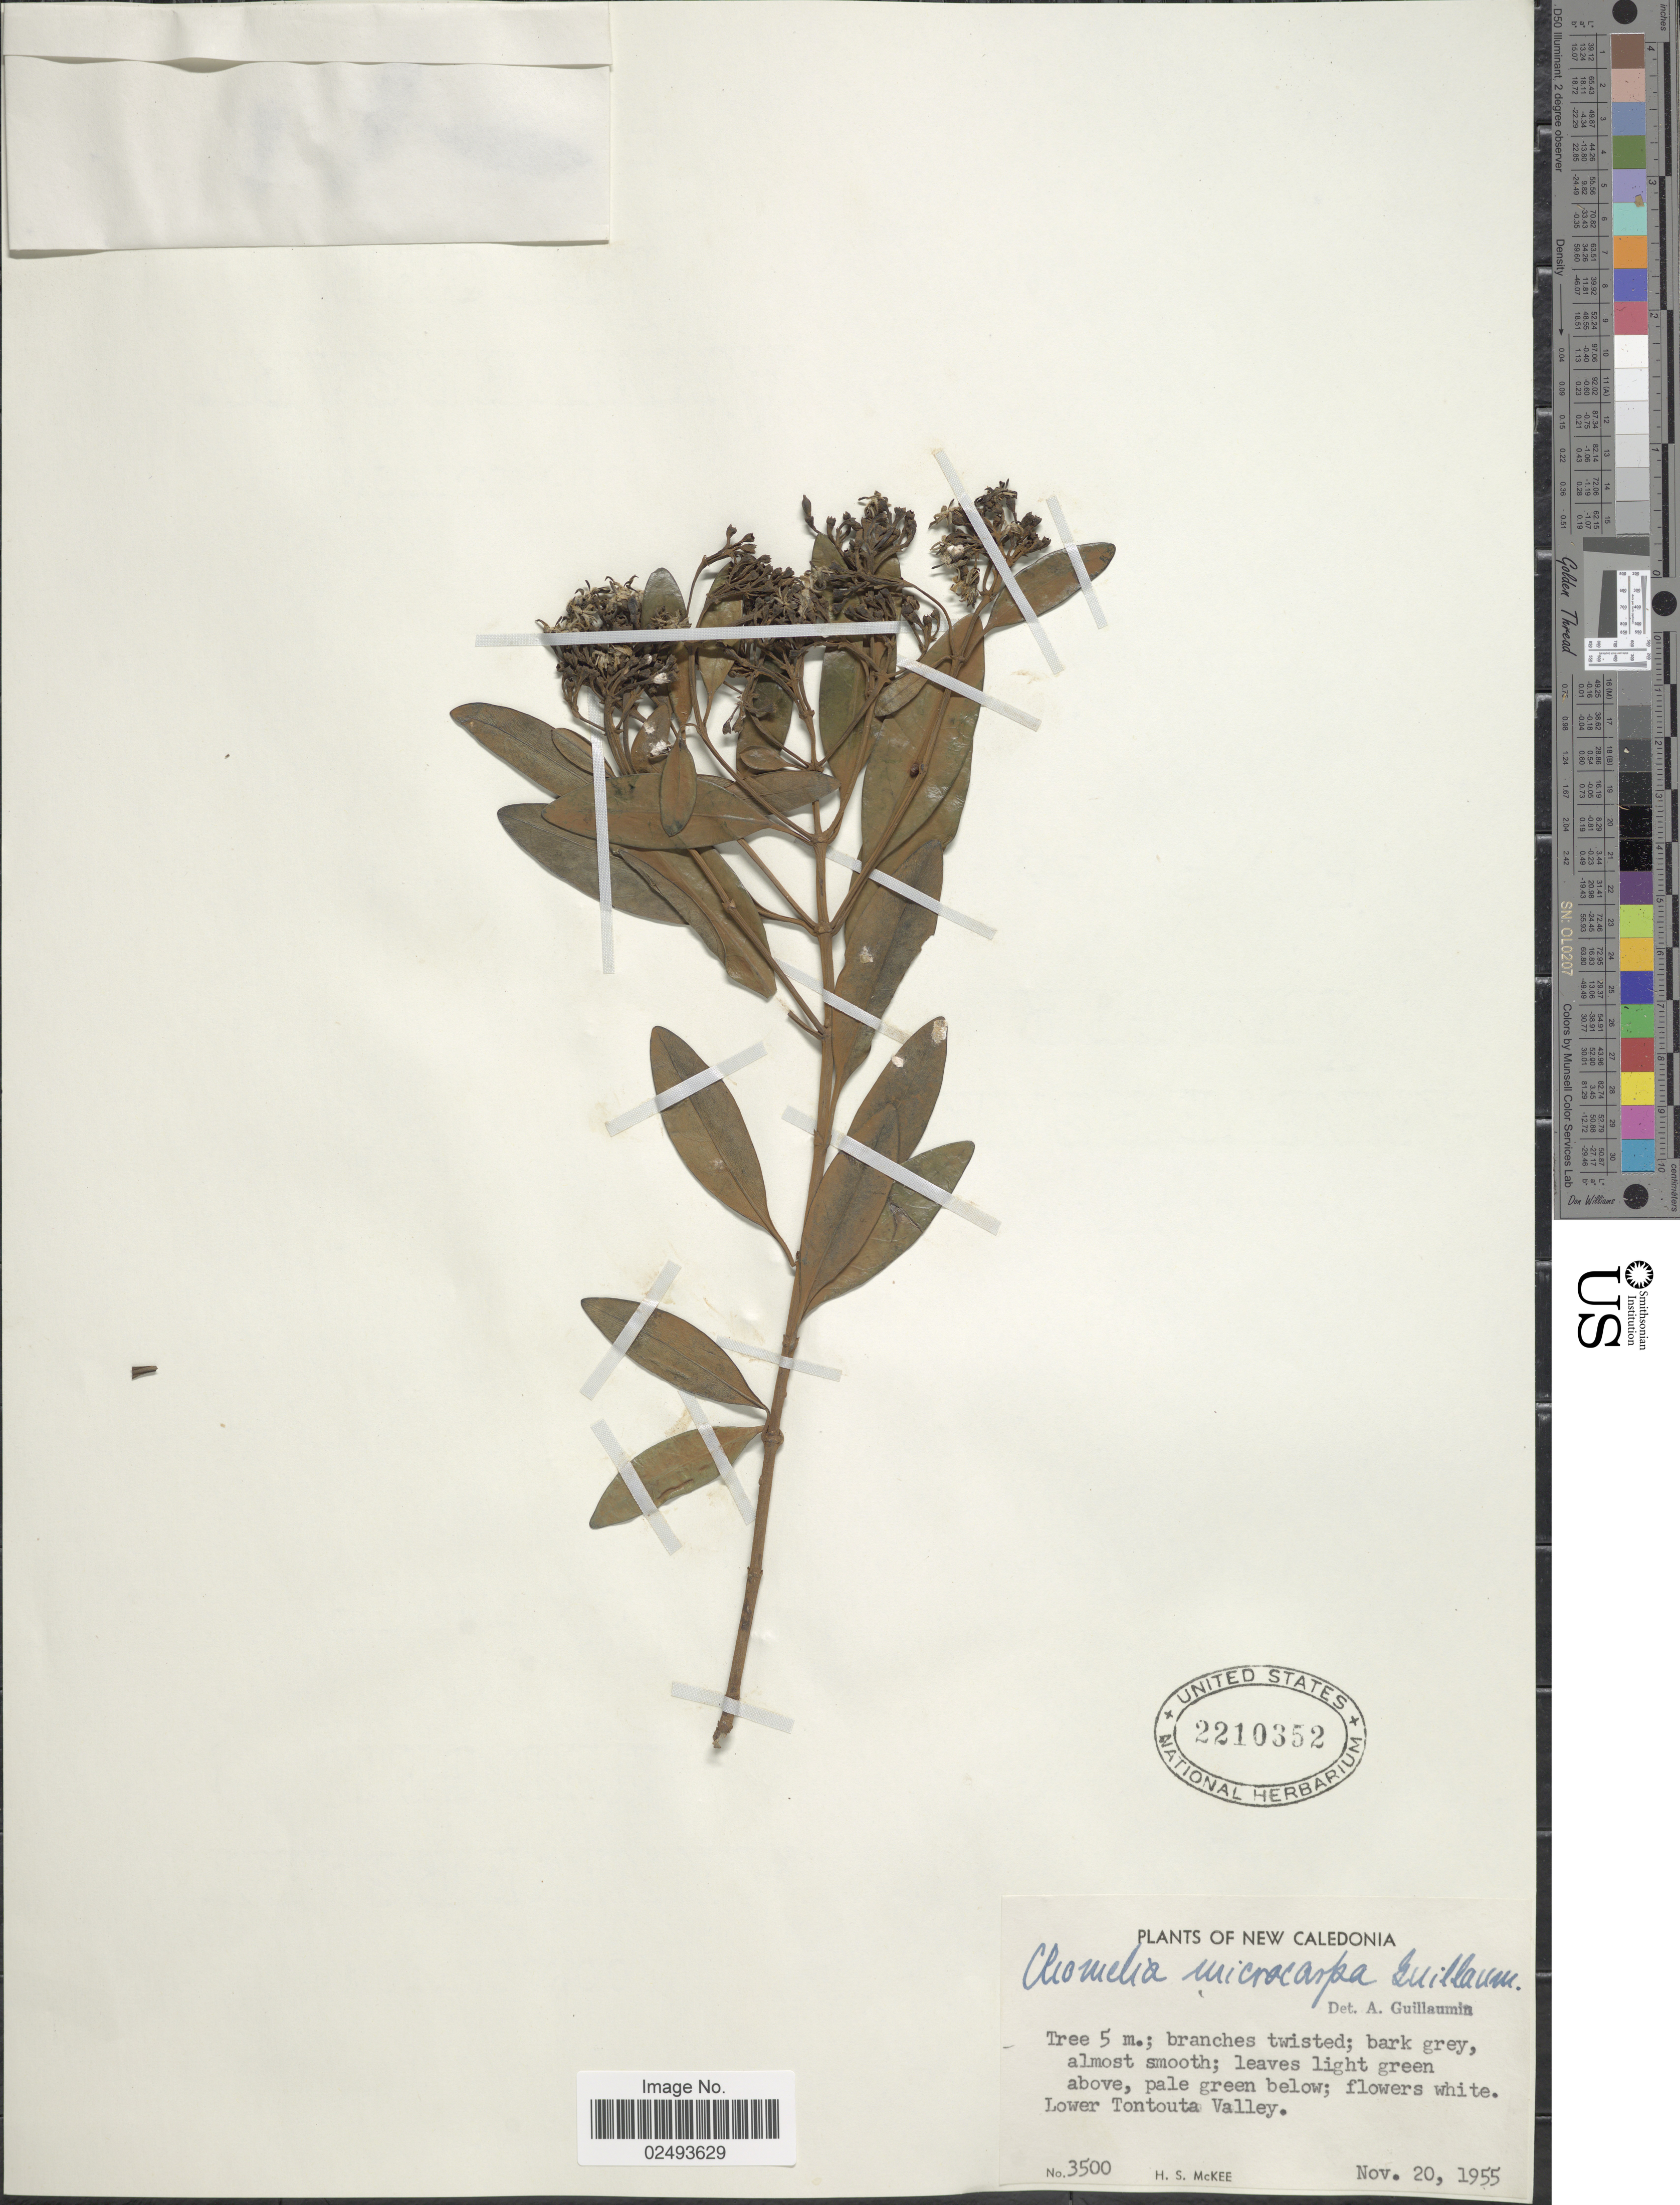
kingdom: Plantae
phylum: Tracheophyta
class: Magnoliopsida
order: Gentianales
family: Rubiaceae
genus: Tarenna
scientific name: Tarenna microcarpa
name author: (Guillaumin) Jérémie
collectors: H. S. McKee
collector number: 3500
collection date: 1955-11-20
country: New Caledonia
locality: Lower Tontouta Valley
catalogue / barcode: US 2210352